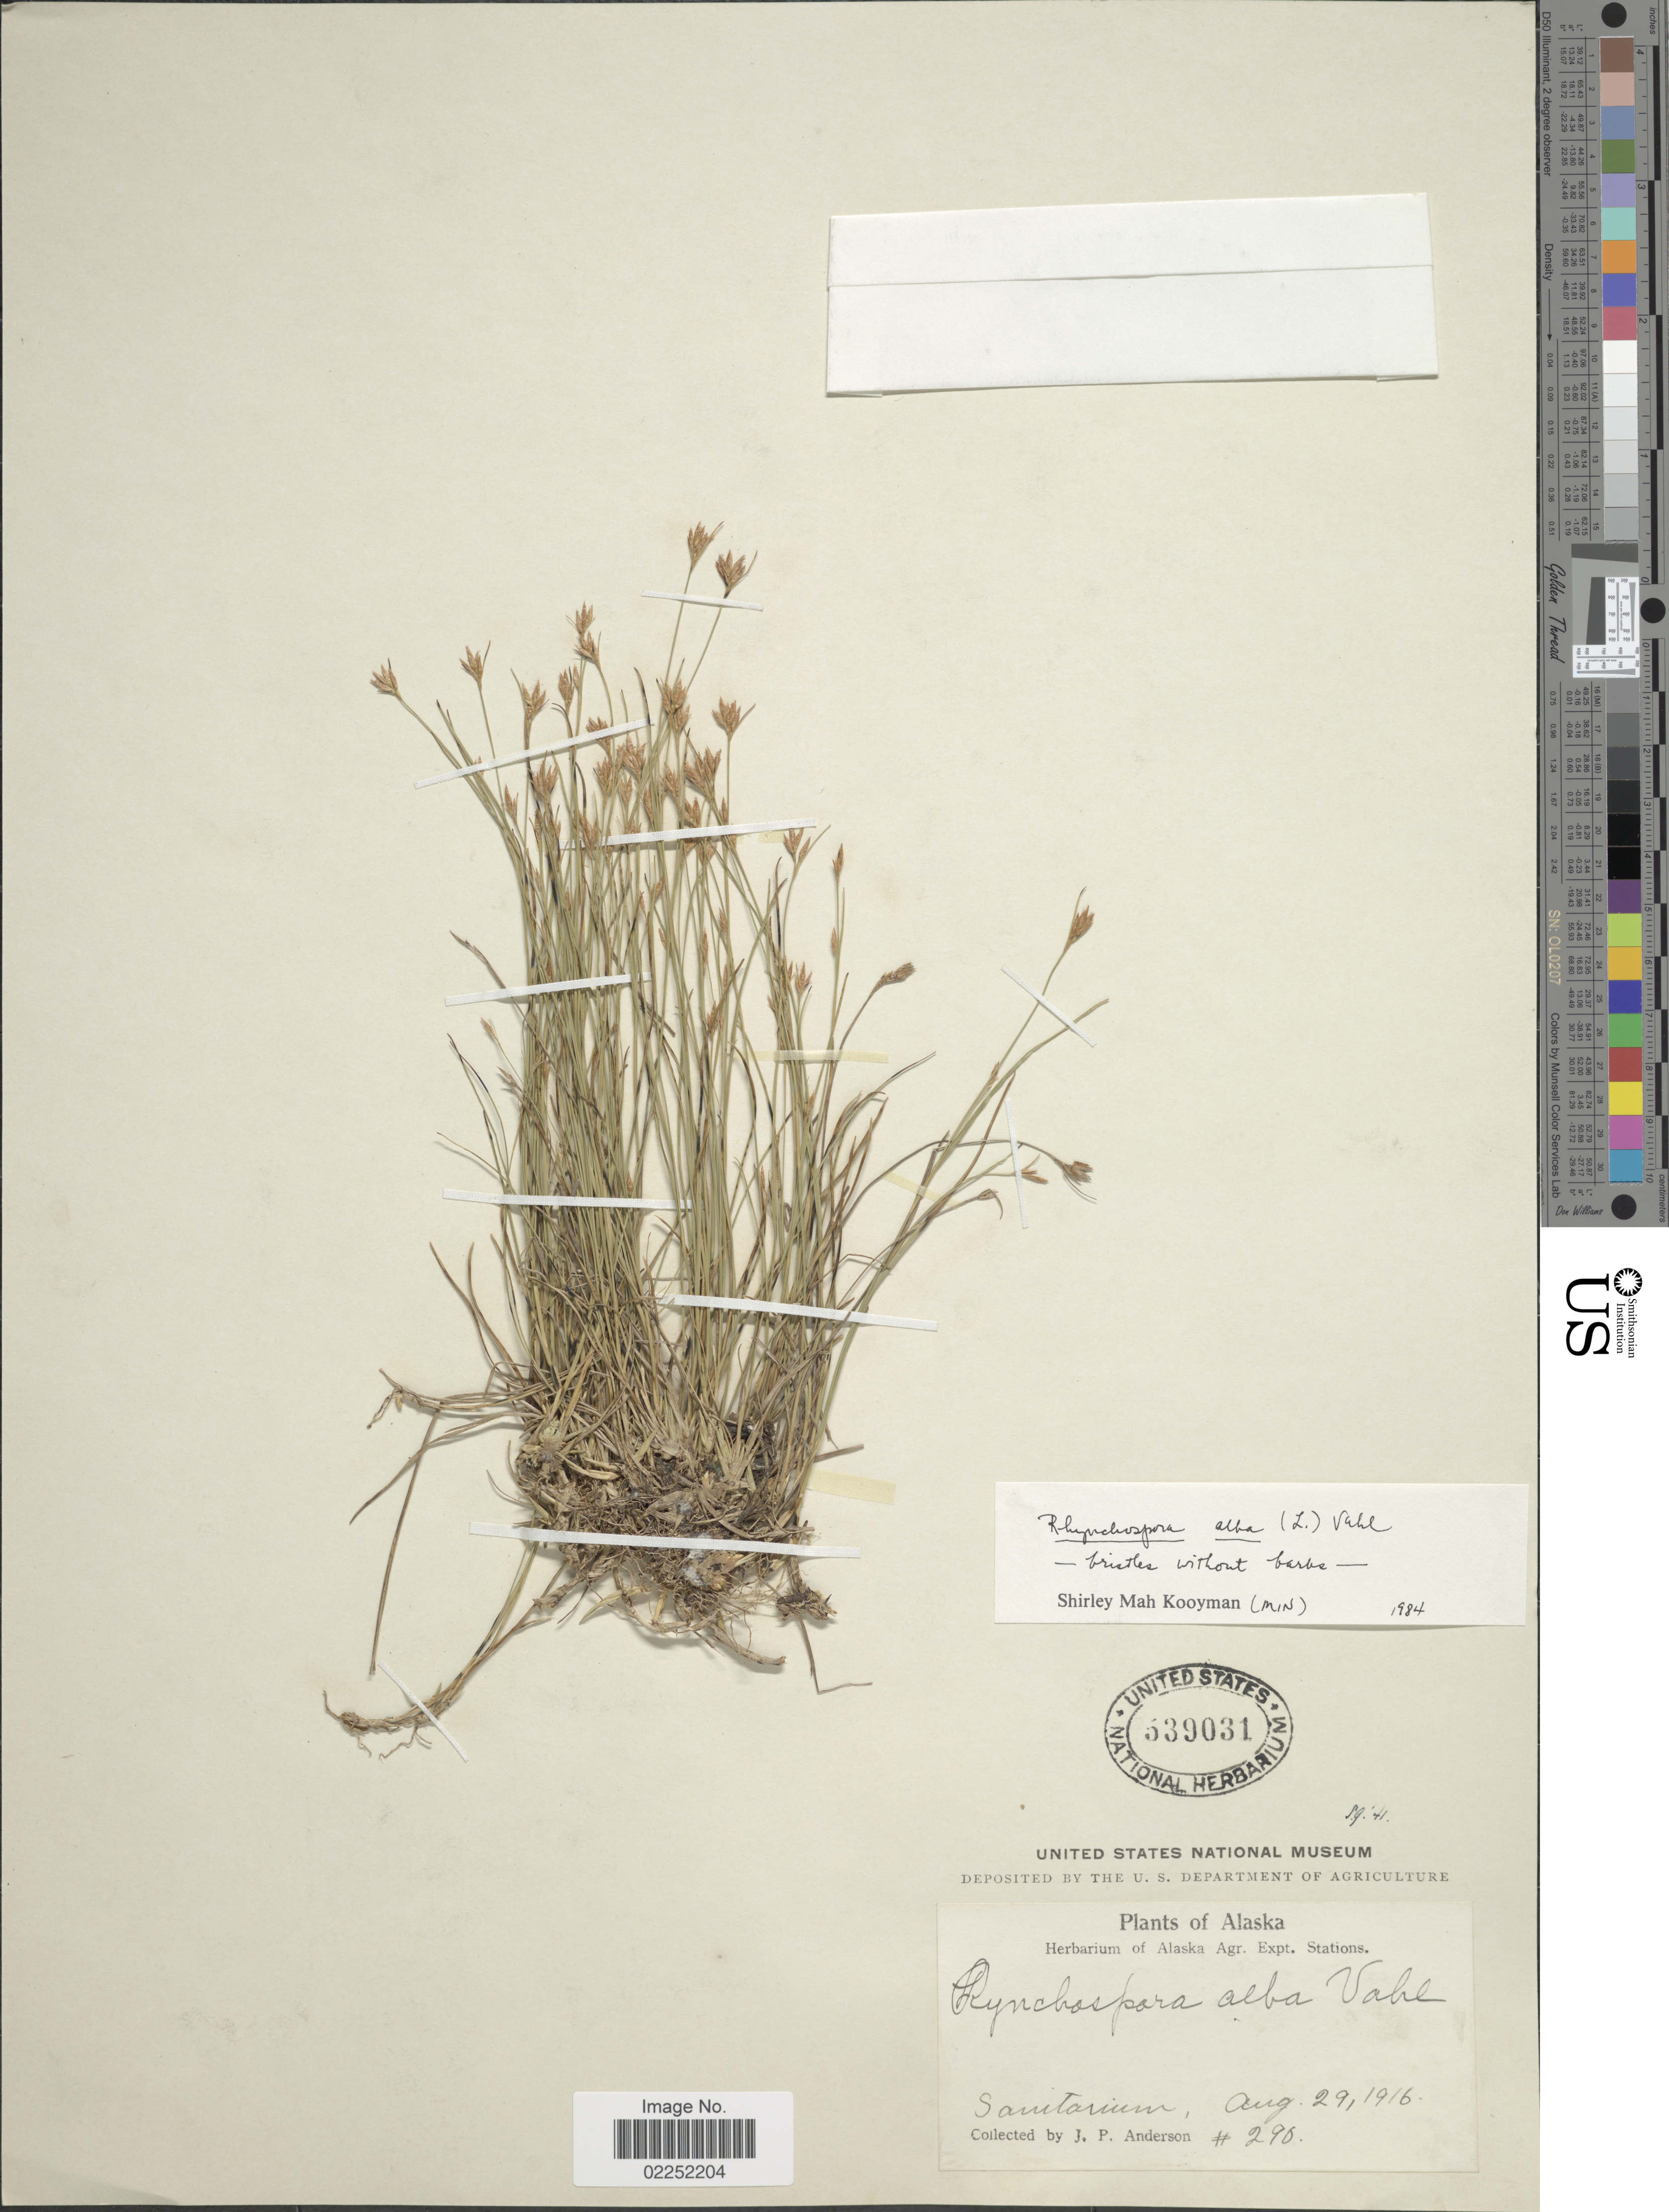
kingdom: Plantae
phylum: Tracheophyta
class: Liliopsida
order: Poales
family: Cyperaceae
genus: Rhynchospora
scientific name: Rhynchospora alba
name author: (L.) Vahl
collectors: J. P. Anderson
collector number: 290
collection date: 1916-08-29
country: United States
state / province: Alaska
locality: Sanitarium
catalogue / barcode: US 539031